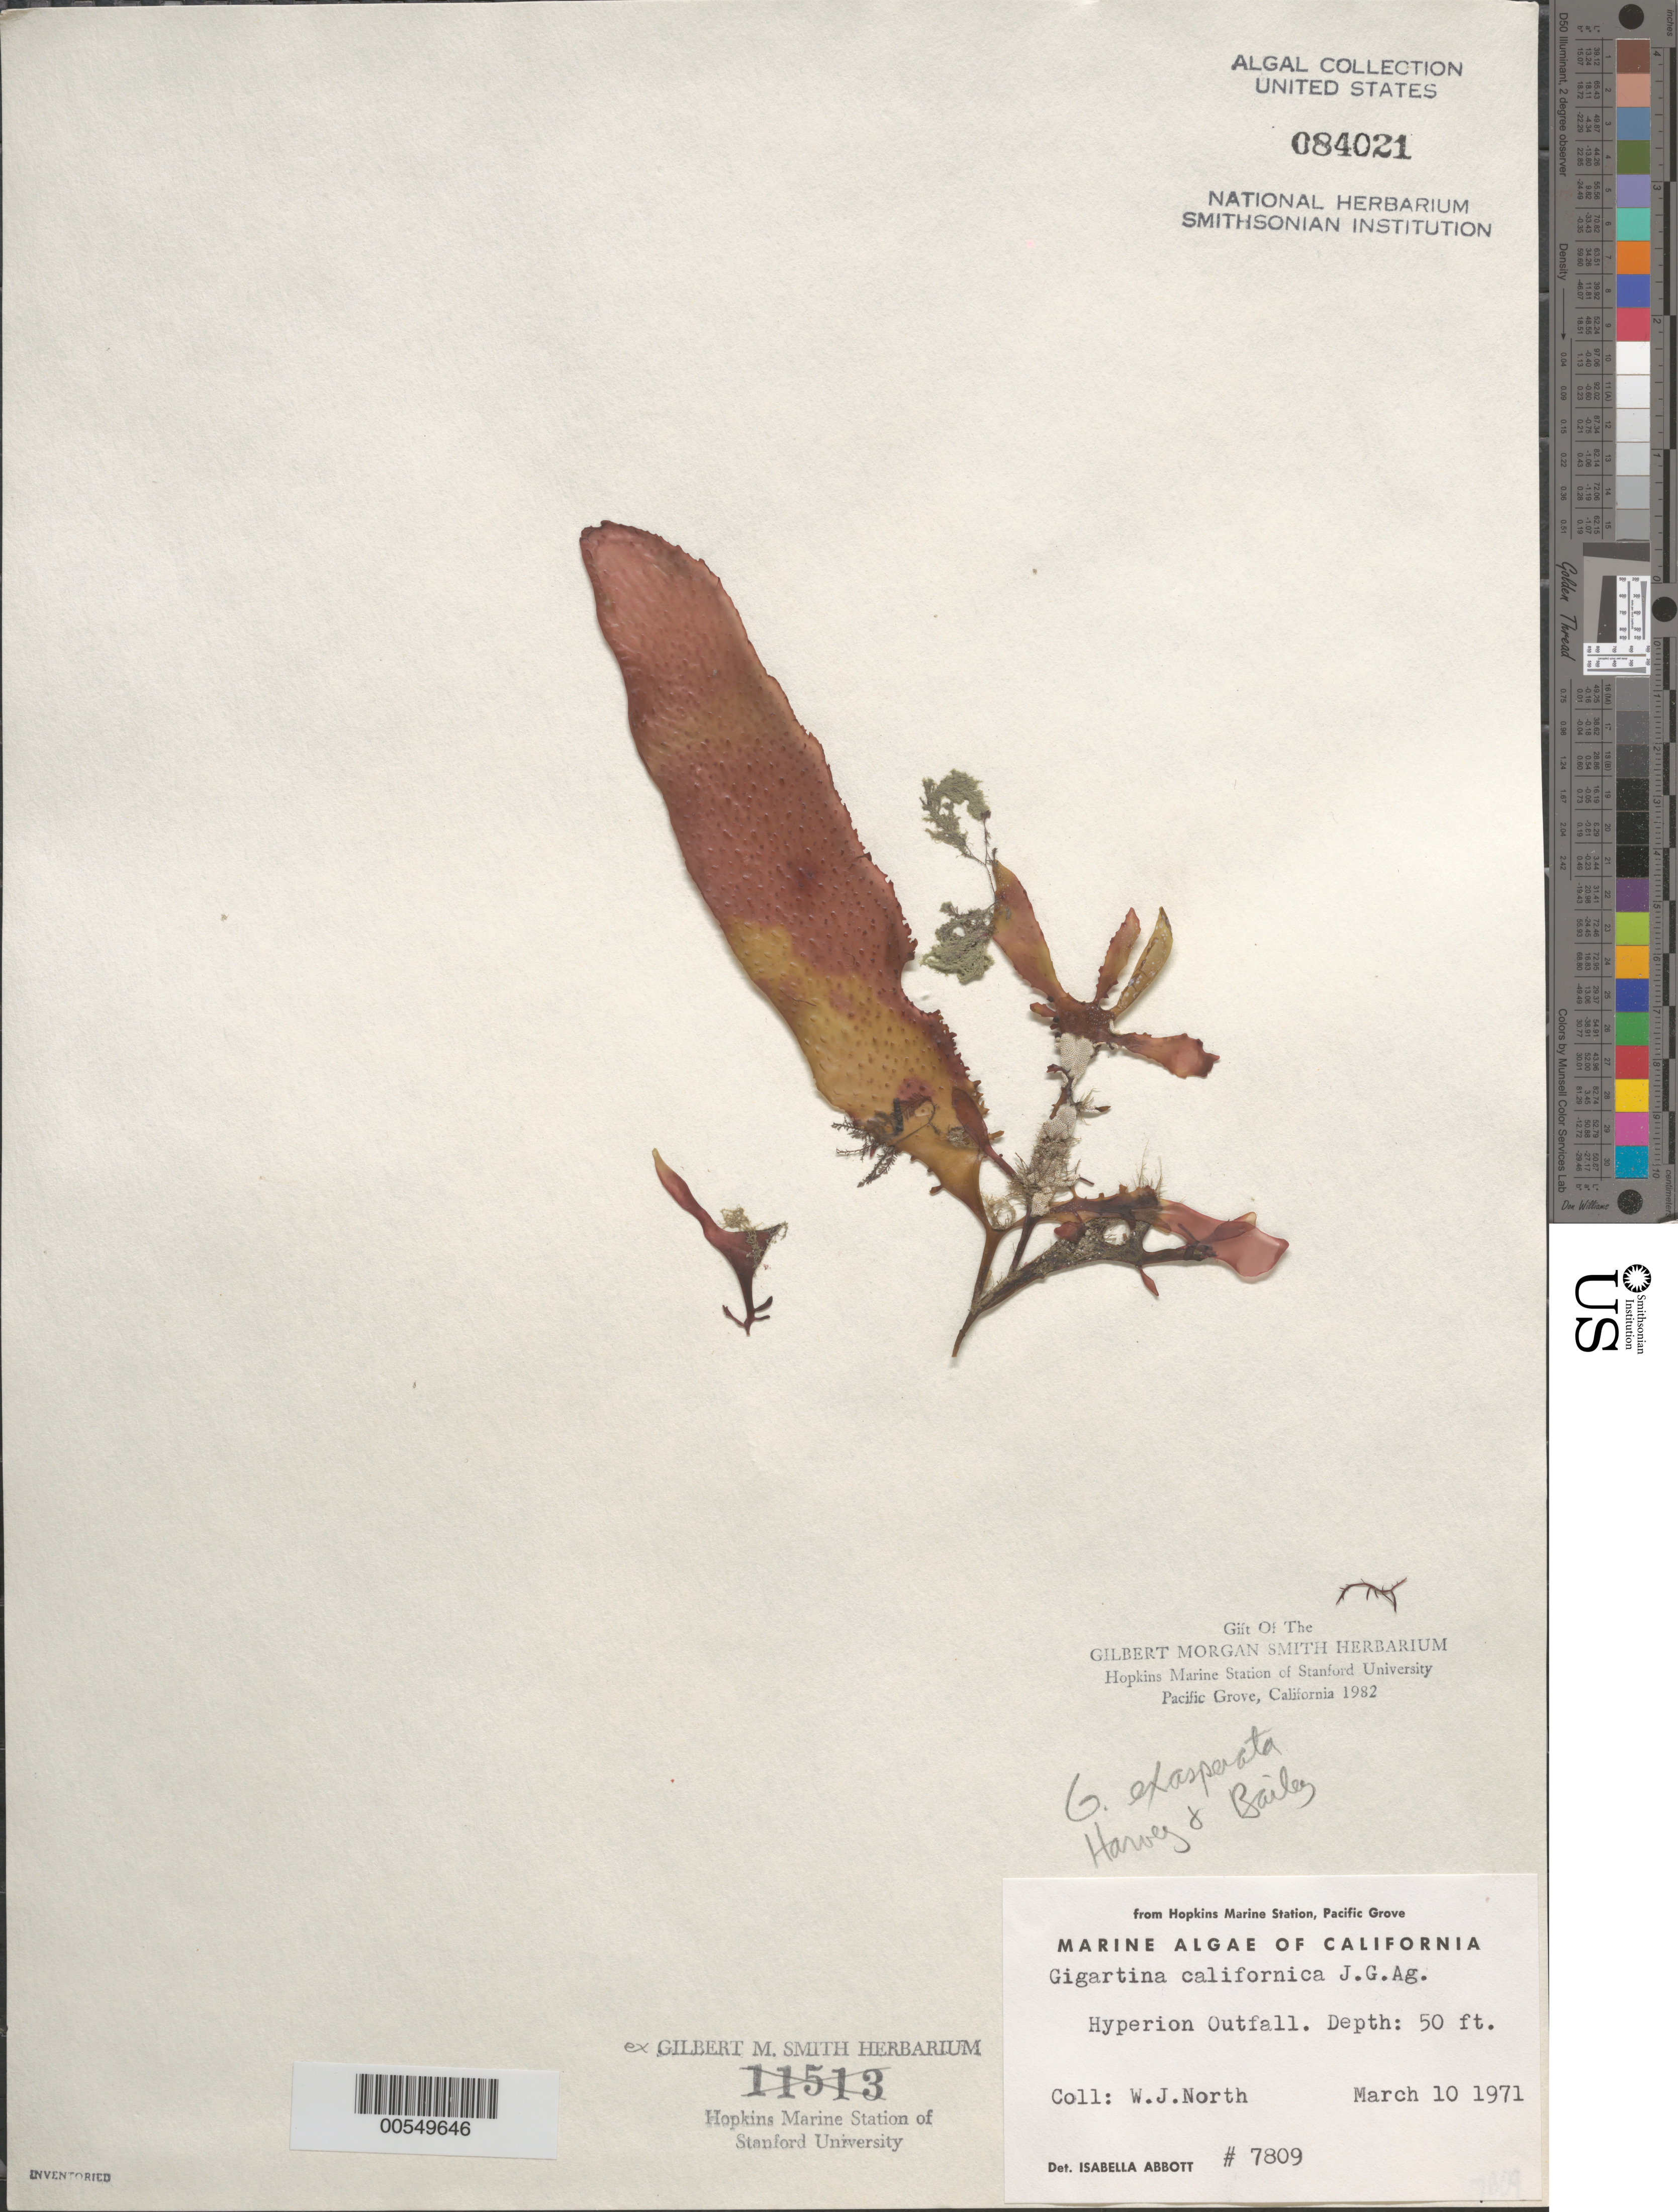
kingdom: Plantae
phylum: Rhodophyta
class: Florideophyceae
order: Gigartinales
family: Gigartinaceae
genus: Chondracanthus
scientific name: Chondracanthus exasperatus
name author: (Harv. & J. Bailey) J.R. Hughey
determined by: Algae name updating Project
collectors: W. North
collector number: IAA 7809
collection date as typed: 10 Mar 1971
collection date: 1971-03-10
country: United States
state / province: California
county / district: Los Angeles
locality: Hyperion Outfall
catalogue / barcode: US 84021